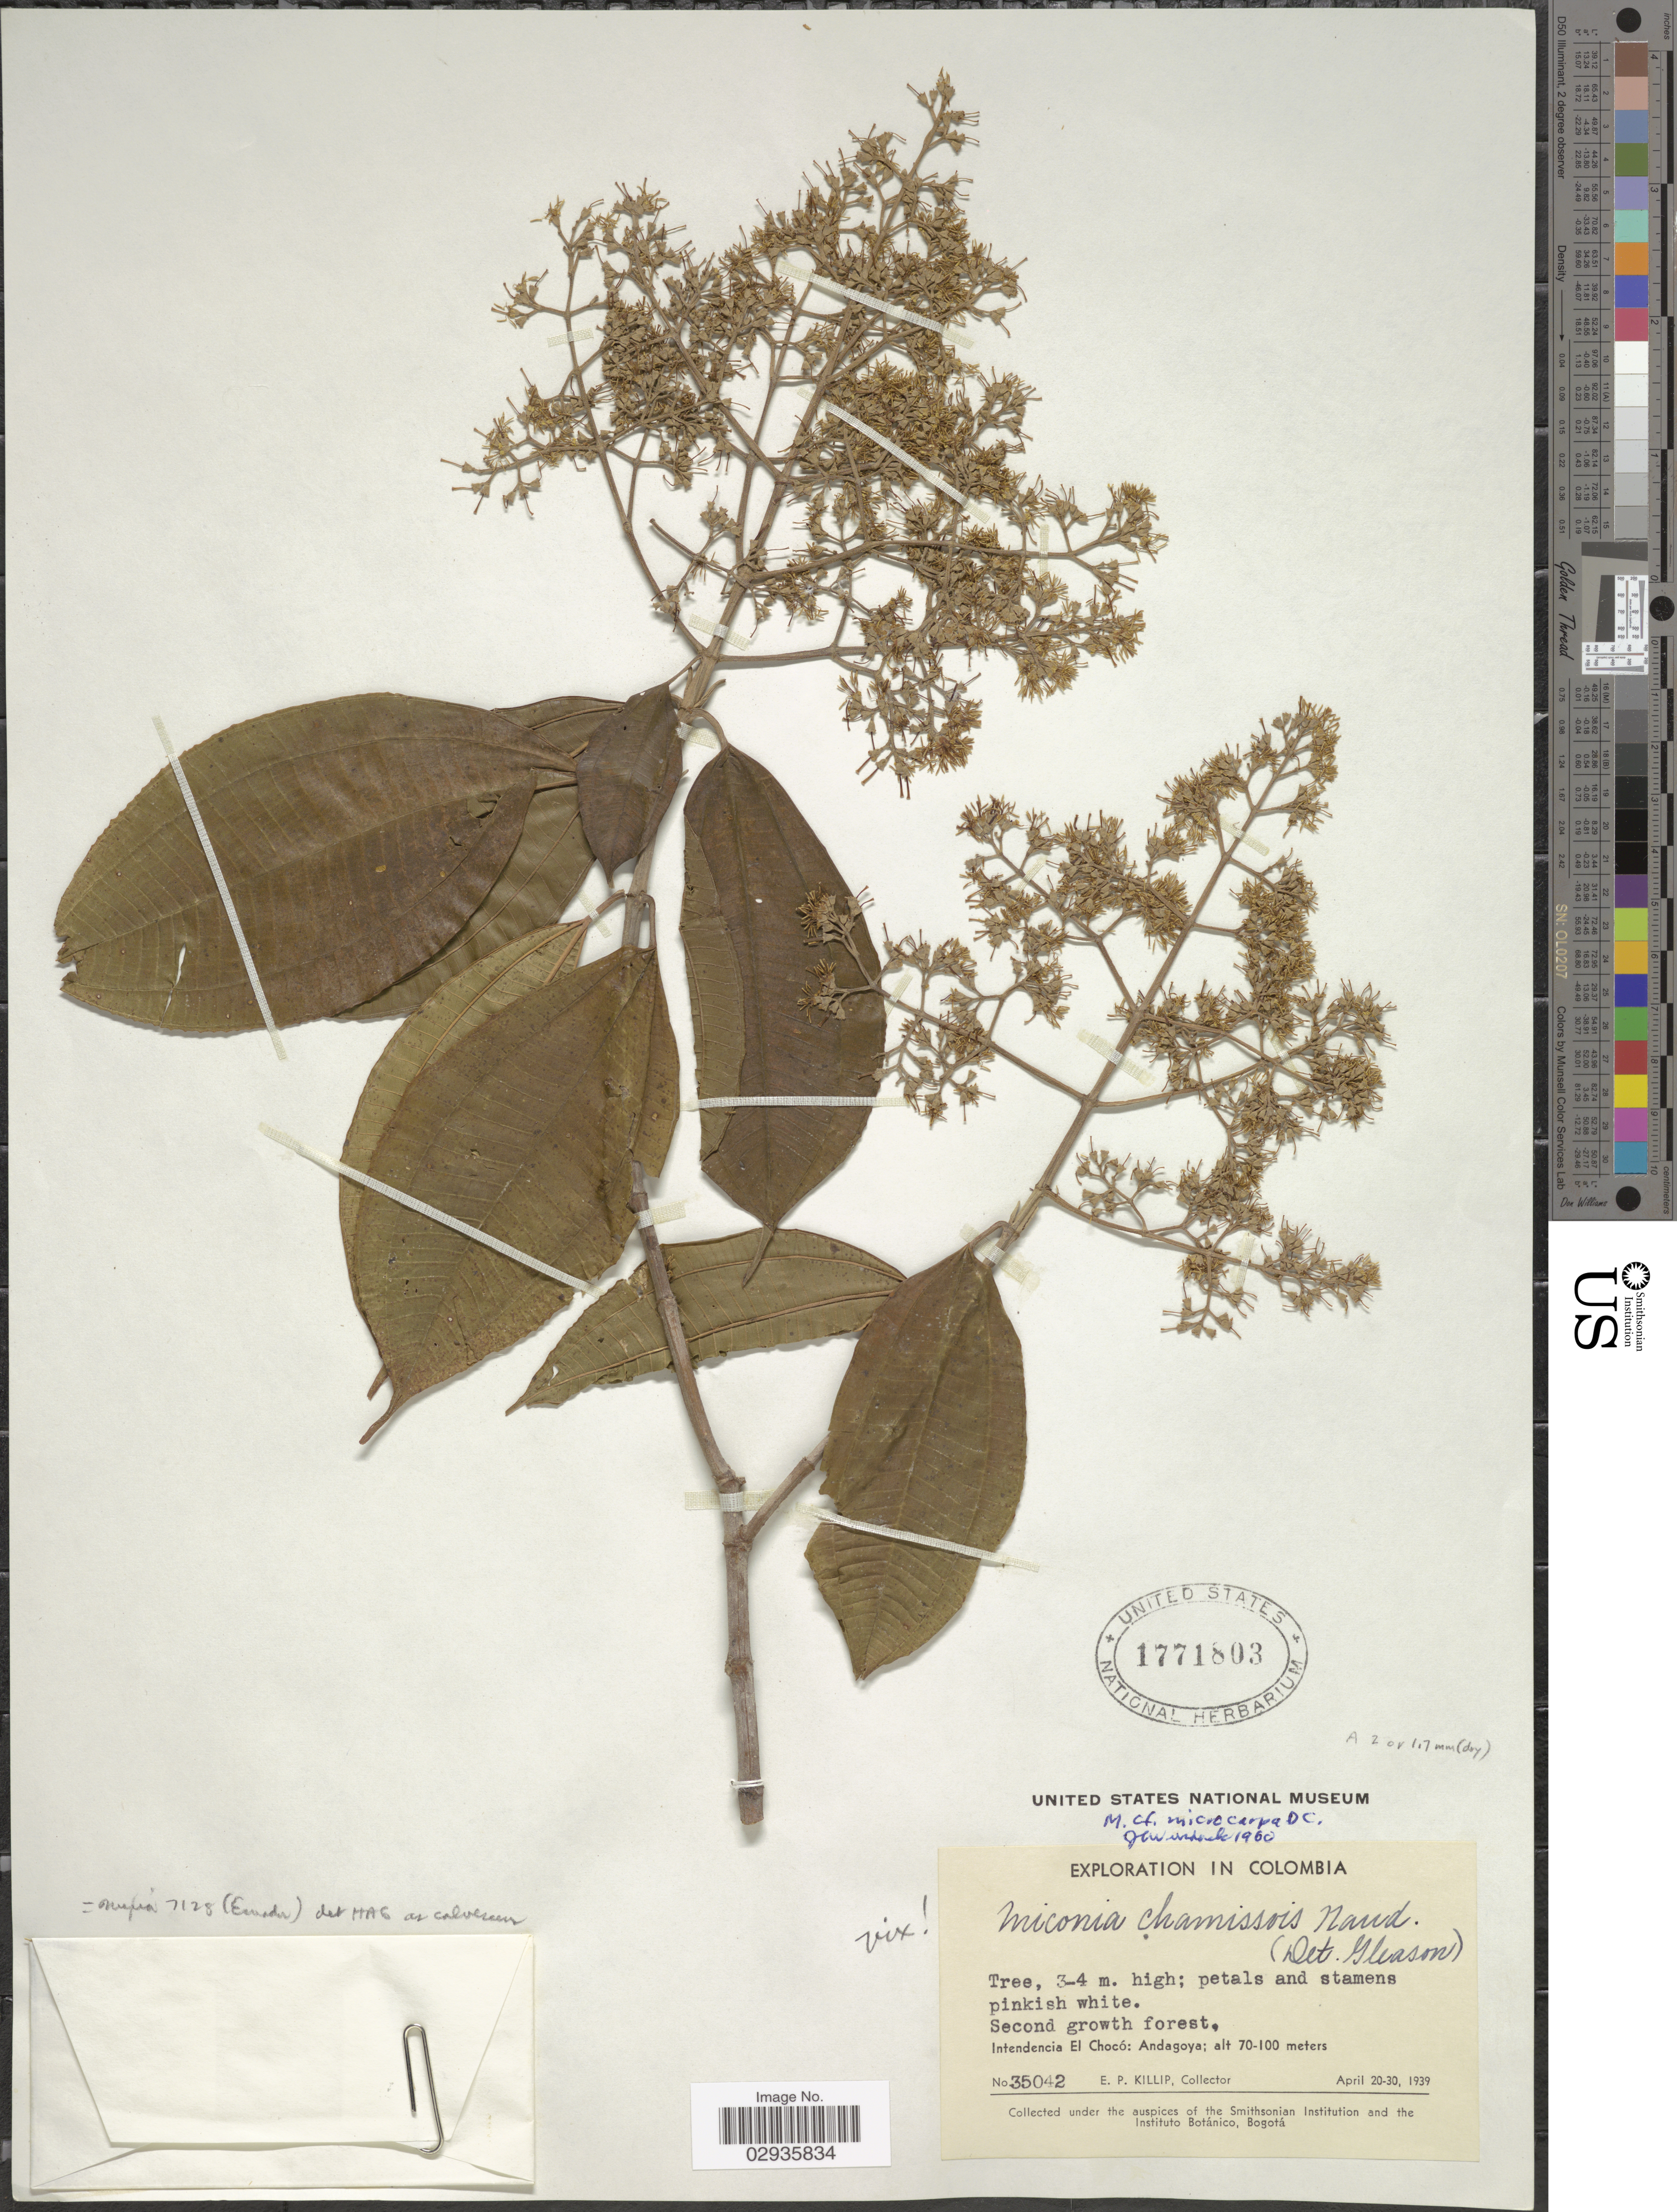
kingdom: Plantae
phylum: Tracheophyta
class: Magnoliopsida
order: Myrtales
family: Melastomataceae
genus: Miconia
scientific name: Miconia affinis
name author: DC.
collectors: E. P. Killip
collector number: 35042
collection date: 1939-04-20/1939-04-30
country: Colombia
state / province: Chocó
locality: Intendencia El Chocó: Andagoya.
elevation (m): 70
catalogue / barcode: US 1771803